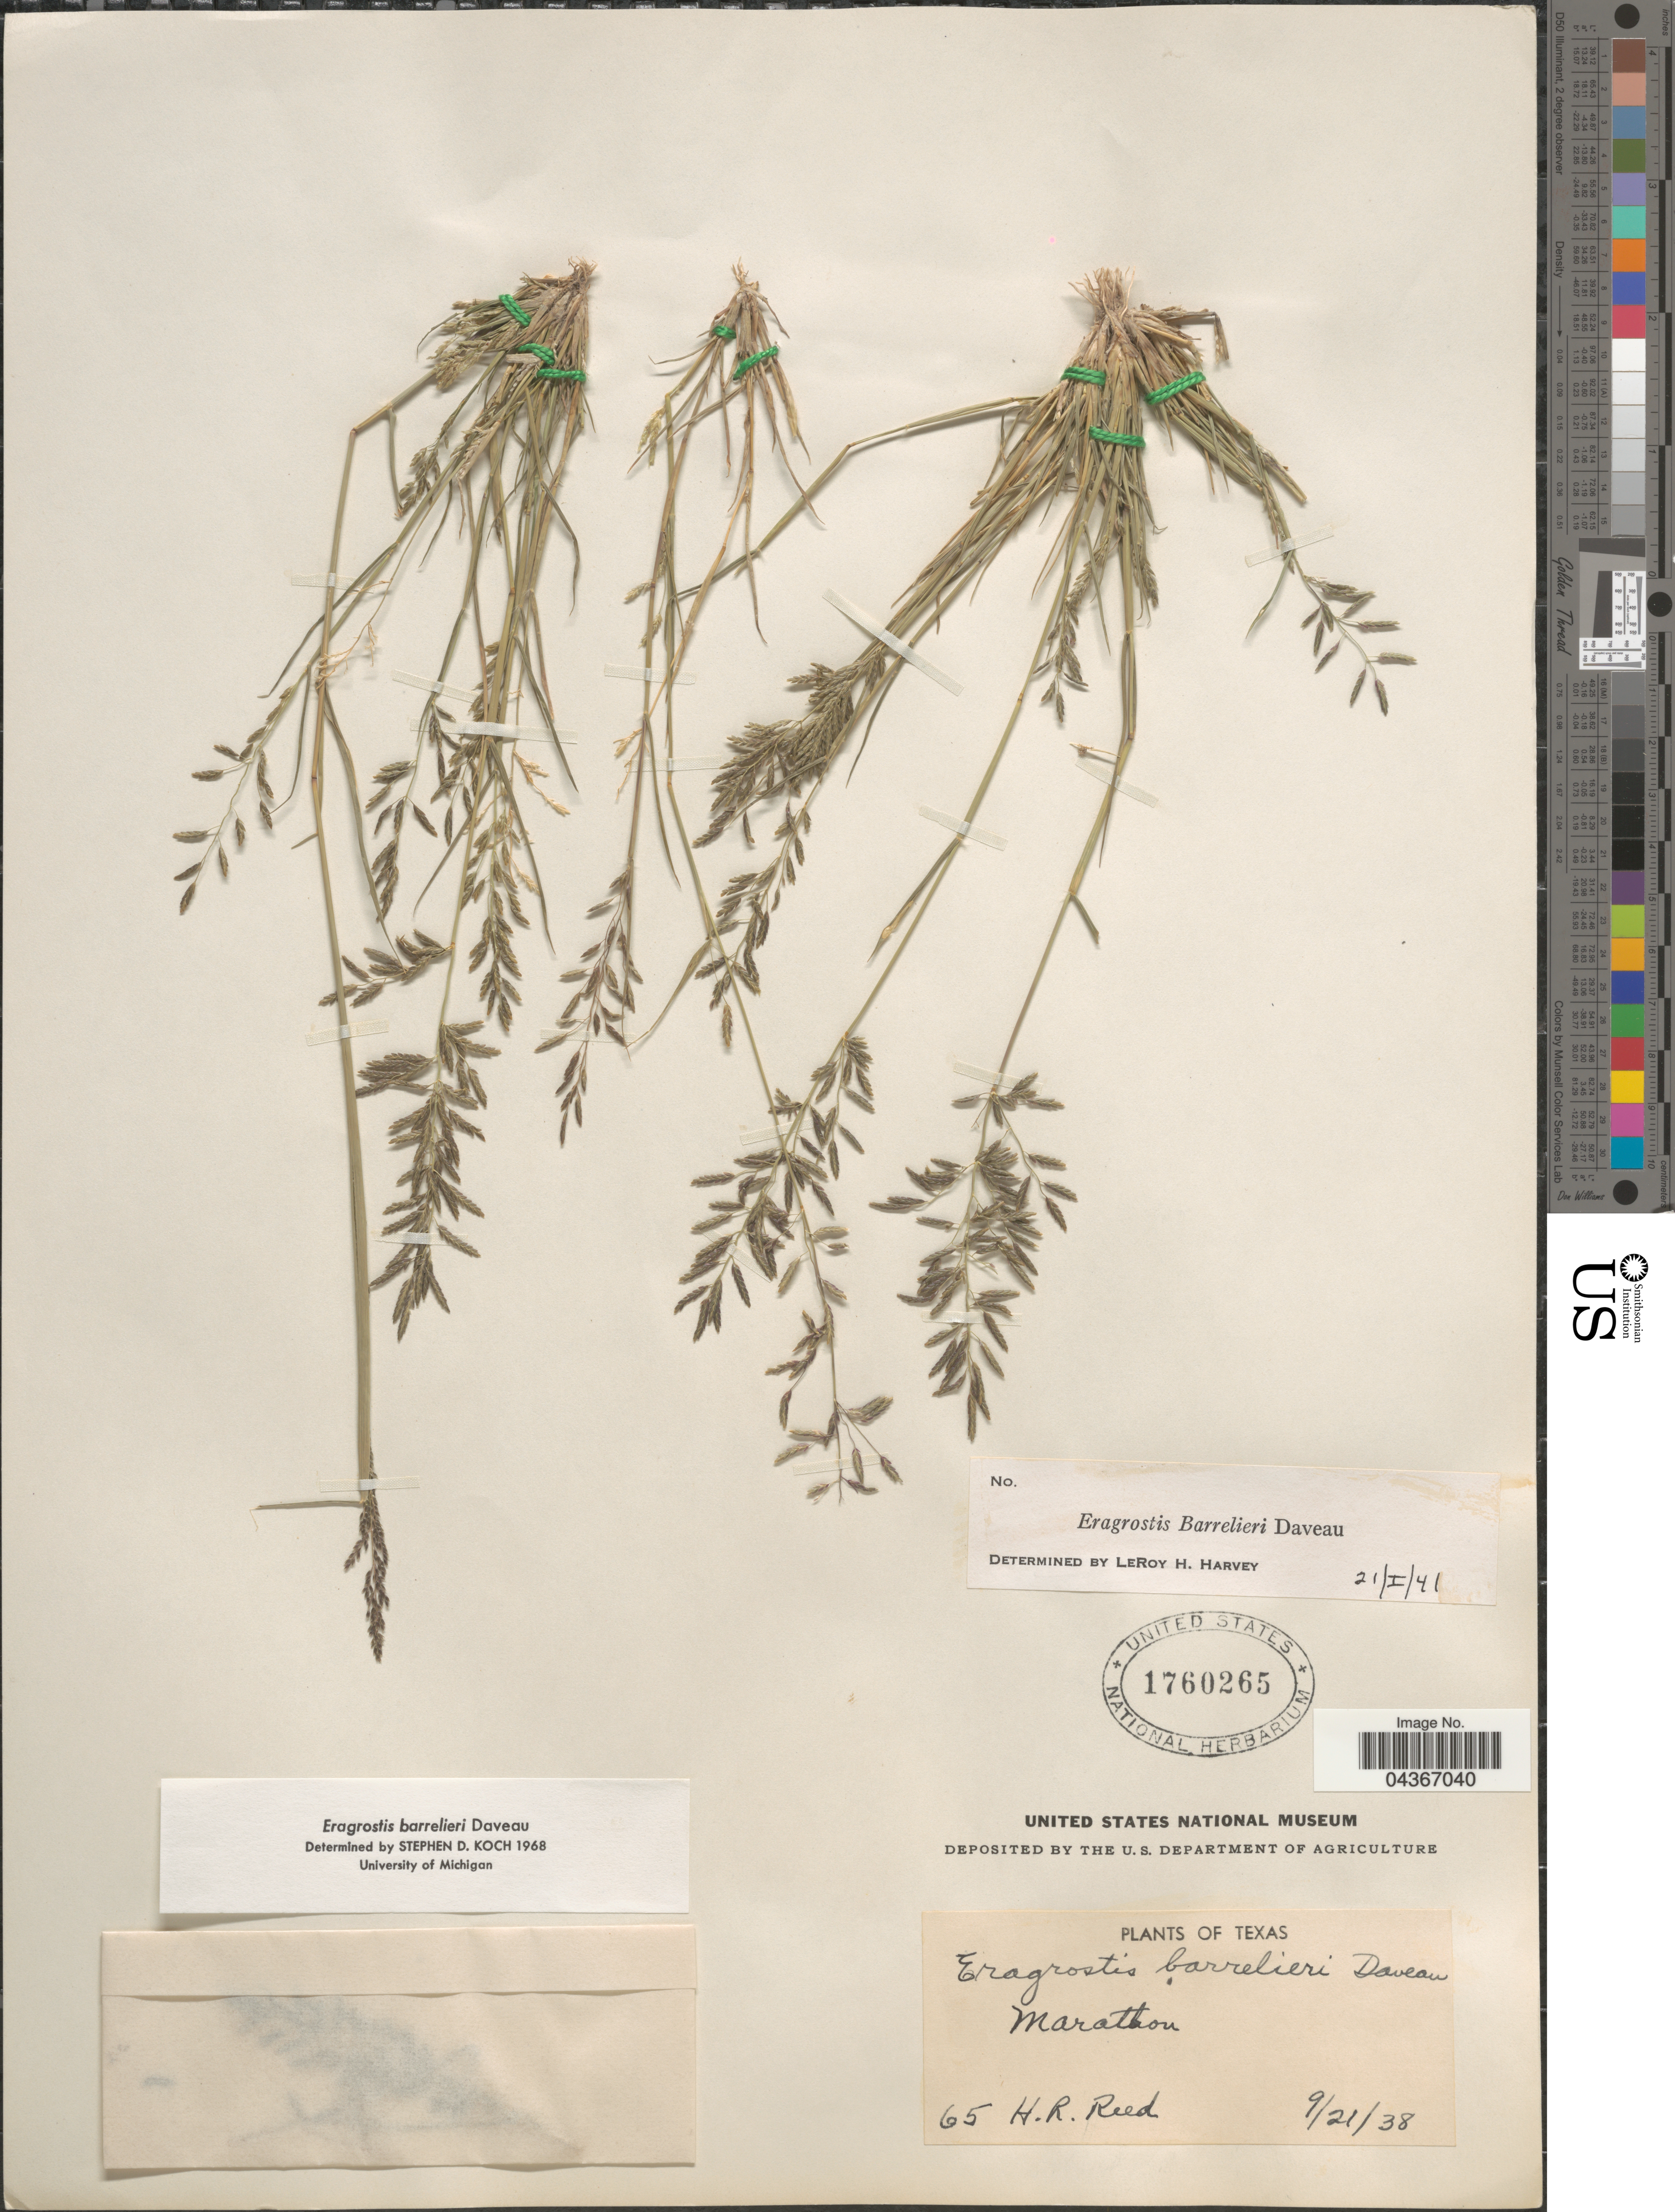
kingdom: Plantae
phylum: Tracheophyta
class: Liliopsida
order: Poales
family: Poaceae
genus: Eragrostis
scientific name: Eragrostis barrelieri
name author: Daveau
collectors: H. Reed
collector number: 65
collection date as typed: Transcribed d/m/y: 21/9/38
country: United States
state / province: Texas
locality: Marathon.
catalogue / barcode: US 1760265